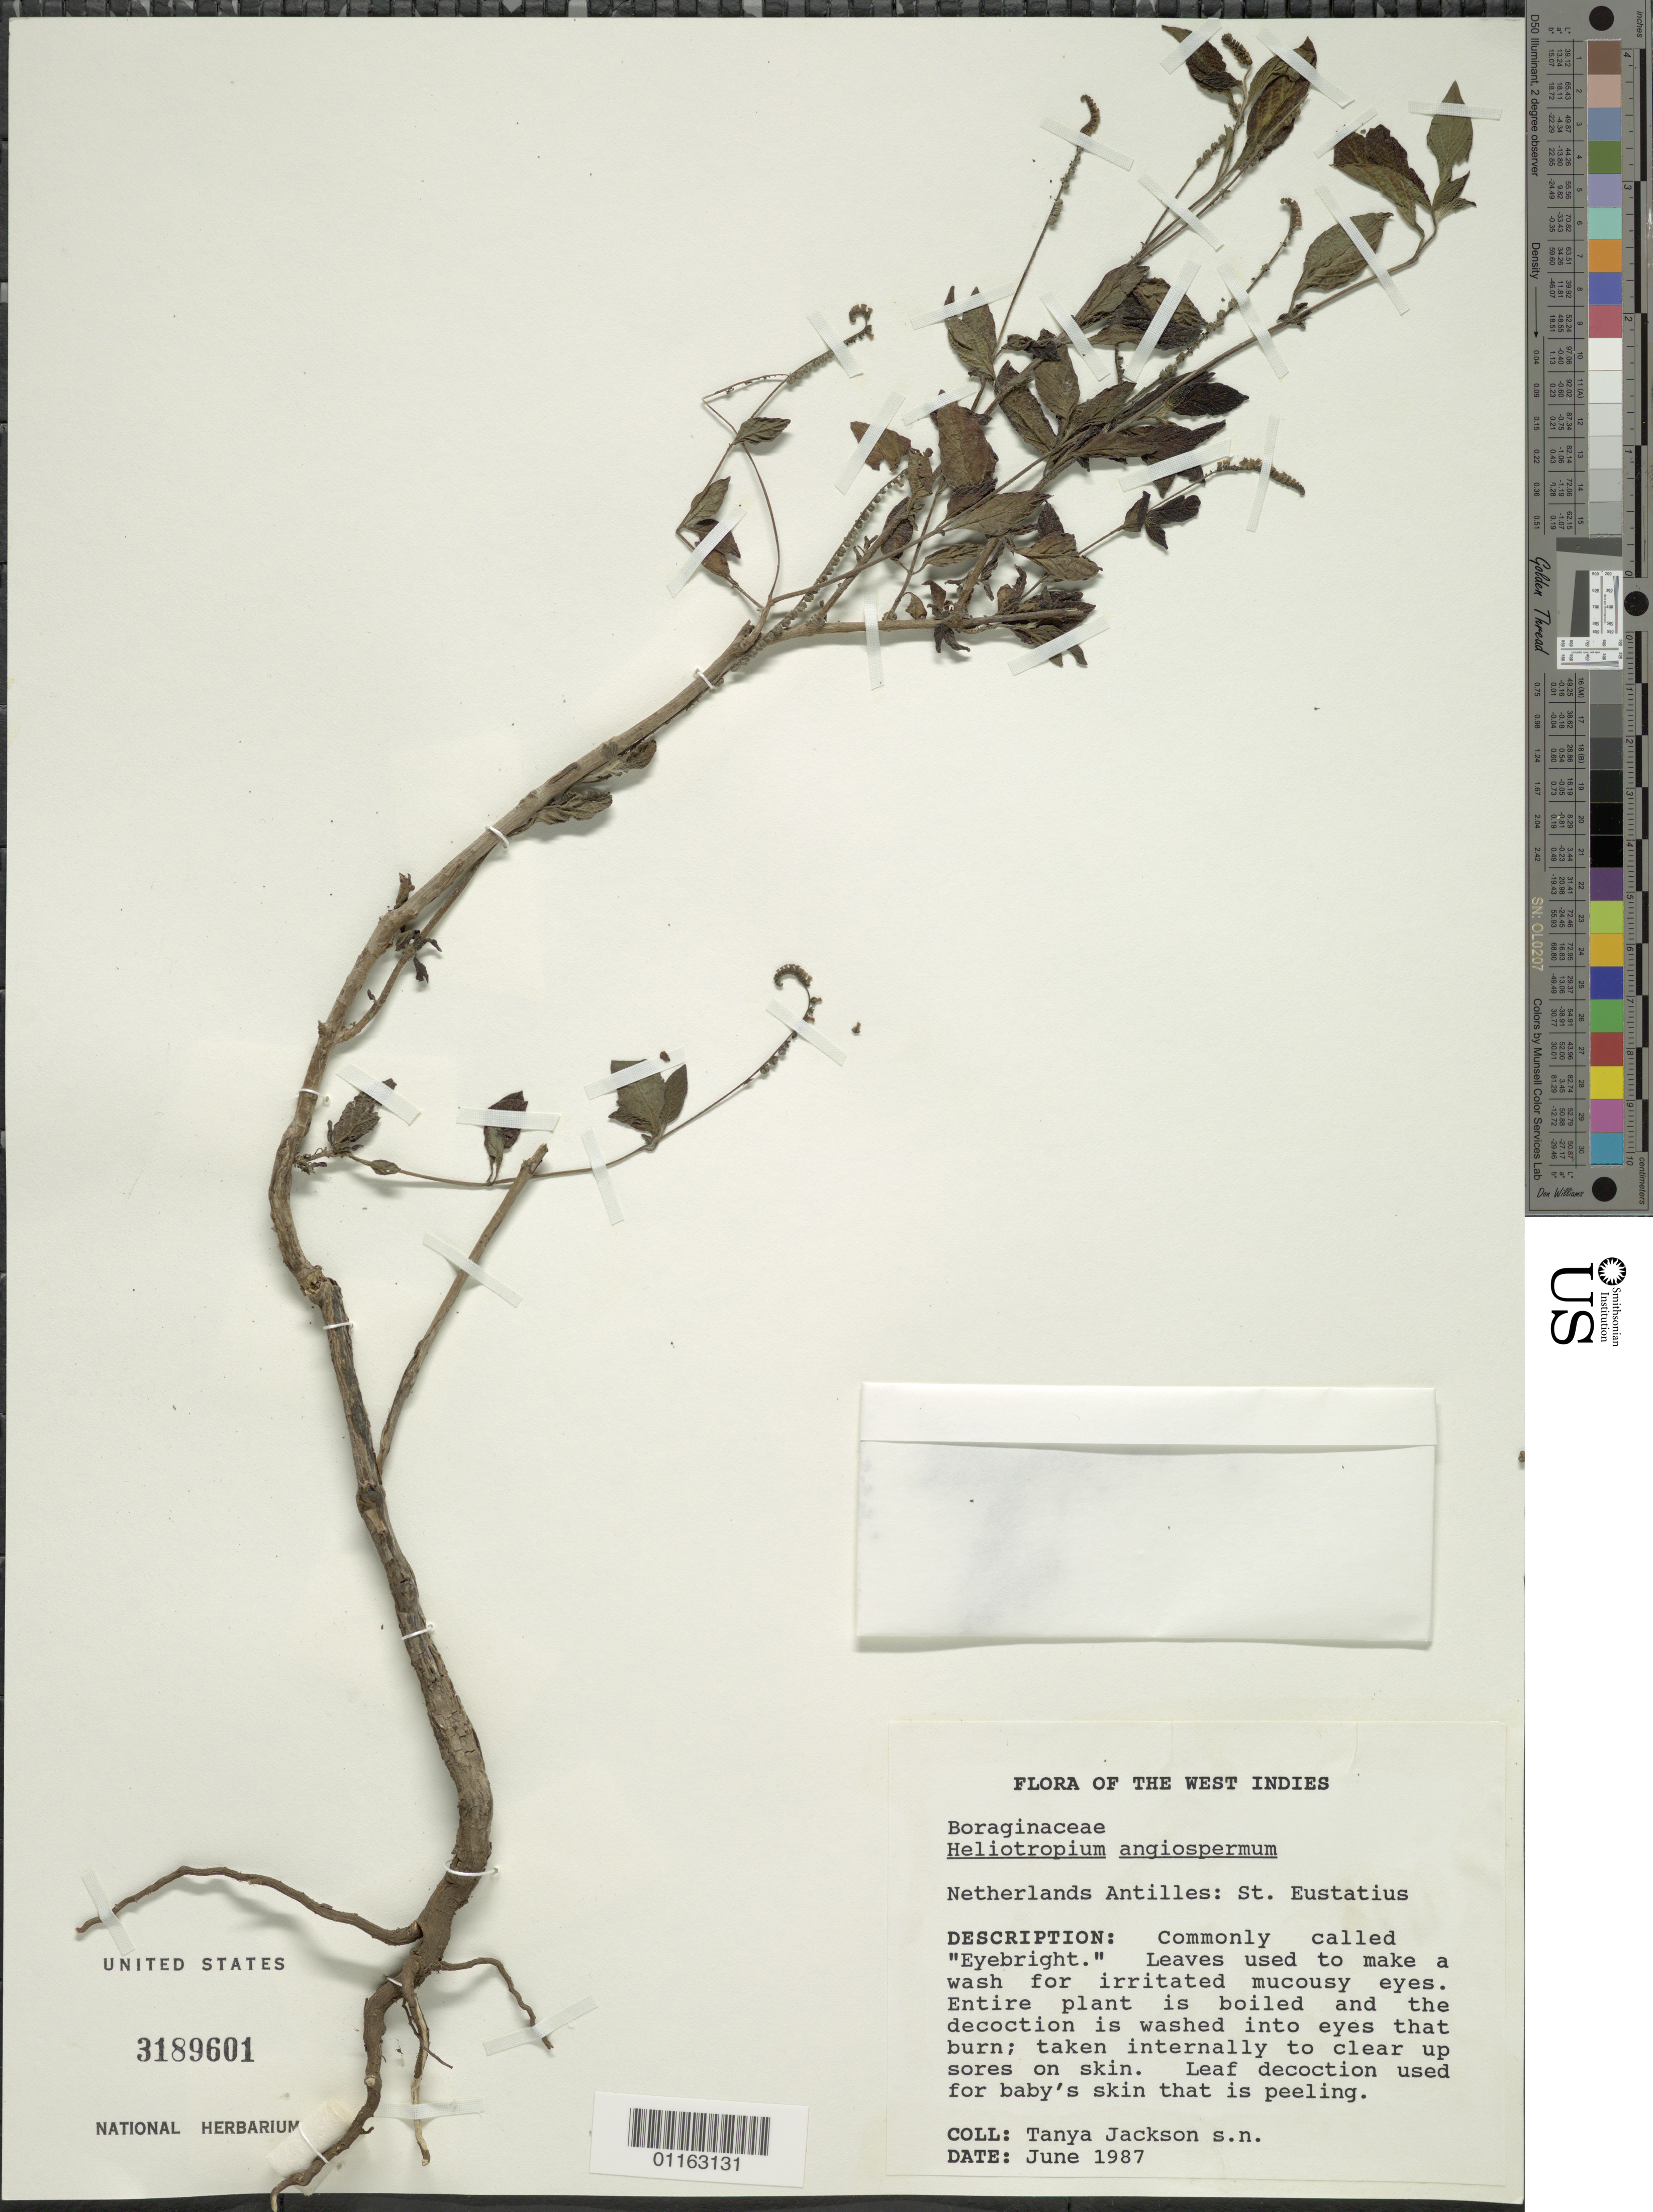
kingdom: Plantae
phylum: Tracheophyta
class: Magnoliopsida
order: Boraginales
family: Heliotropiaceae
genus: Heliotropium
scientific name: Heliotropium angiospermum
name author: Murray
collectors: T. Jackson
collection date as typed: Jun 1987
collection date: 1987-06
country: Netherlands Antilles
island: St. Eustatius I.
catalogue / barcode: US 3189601